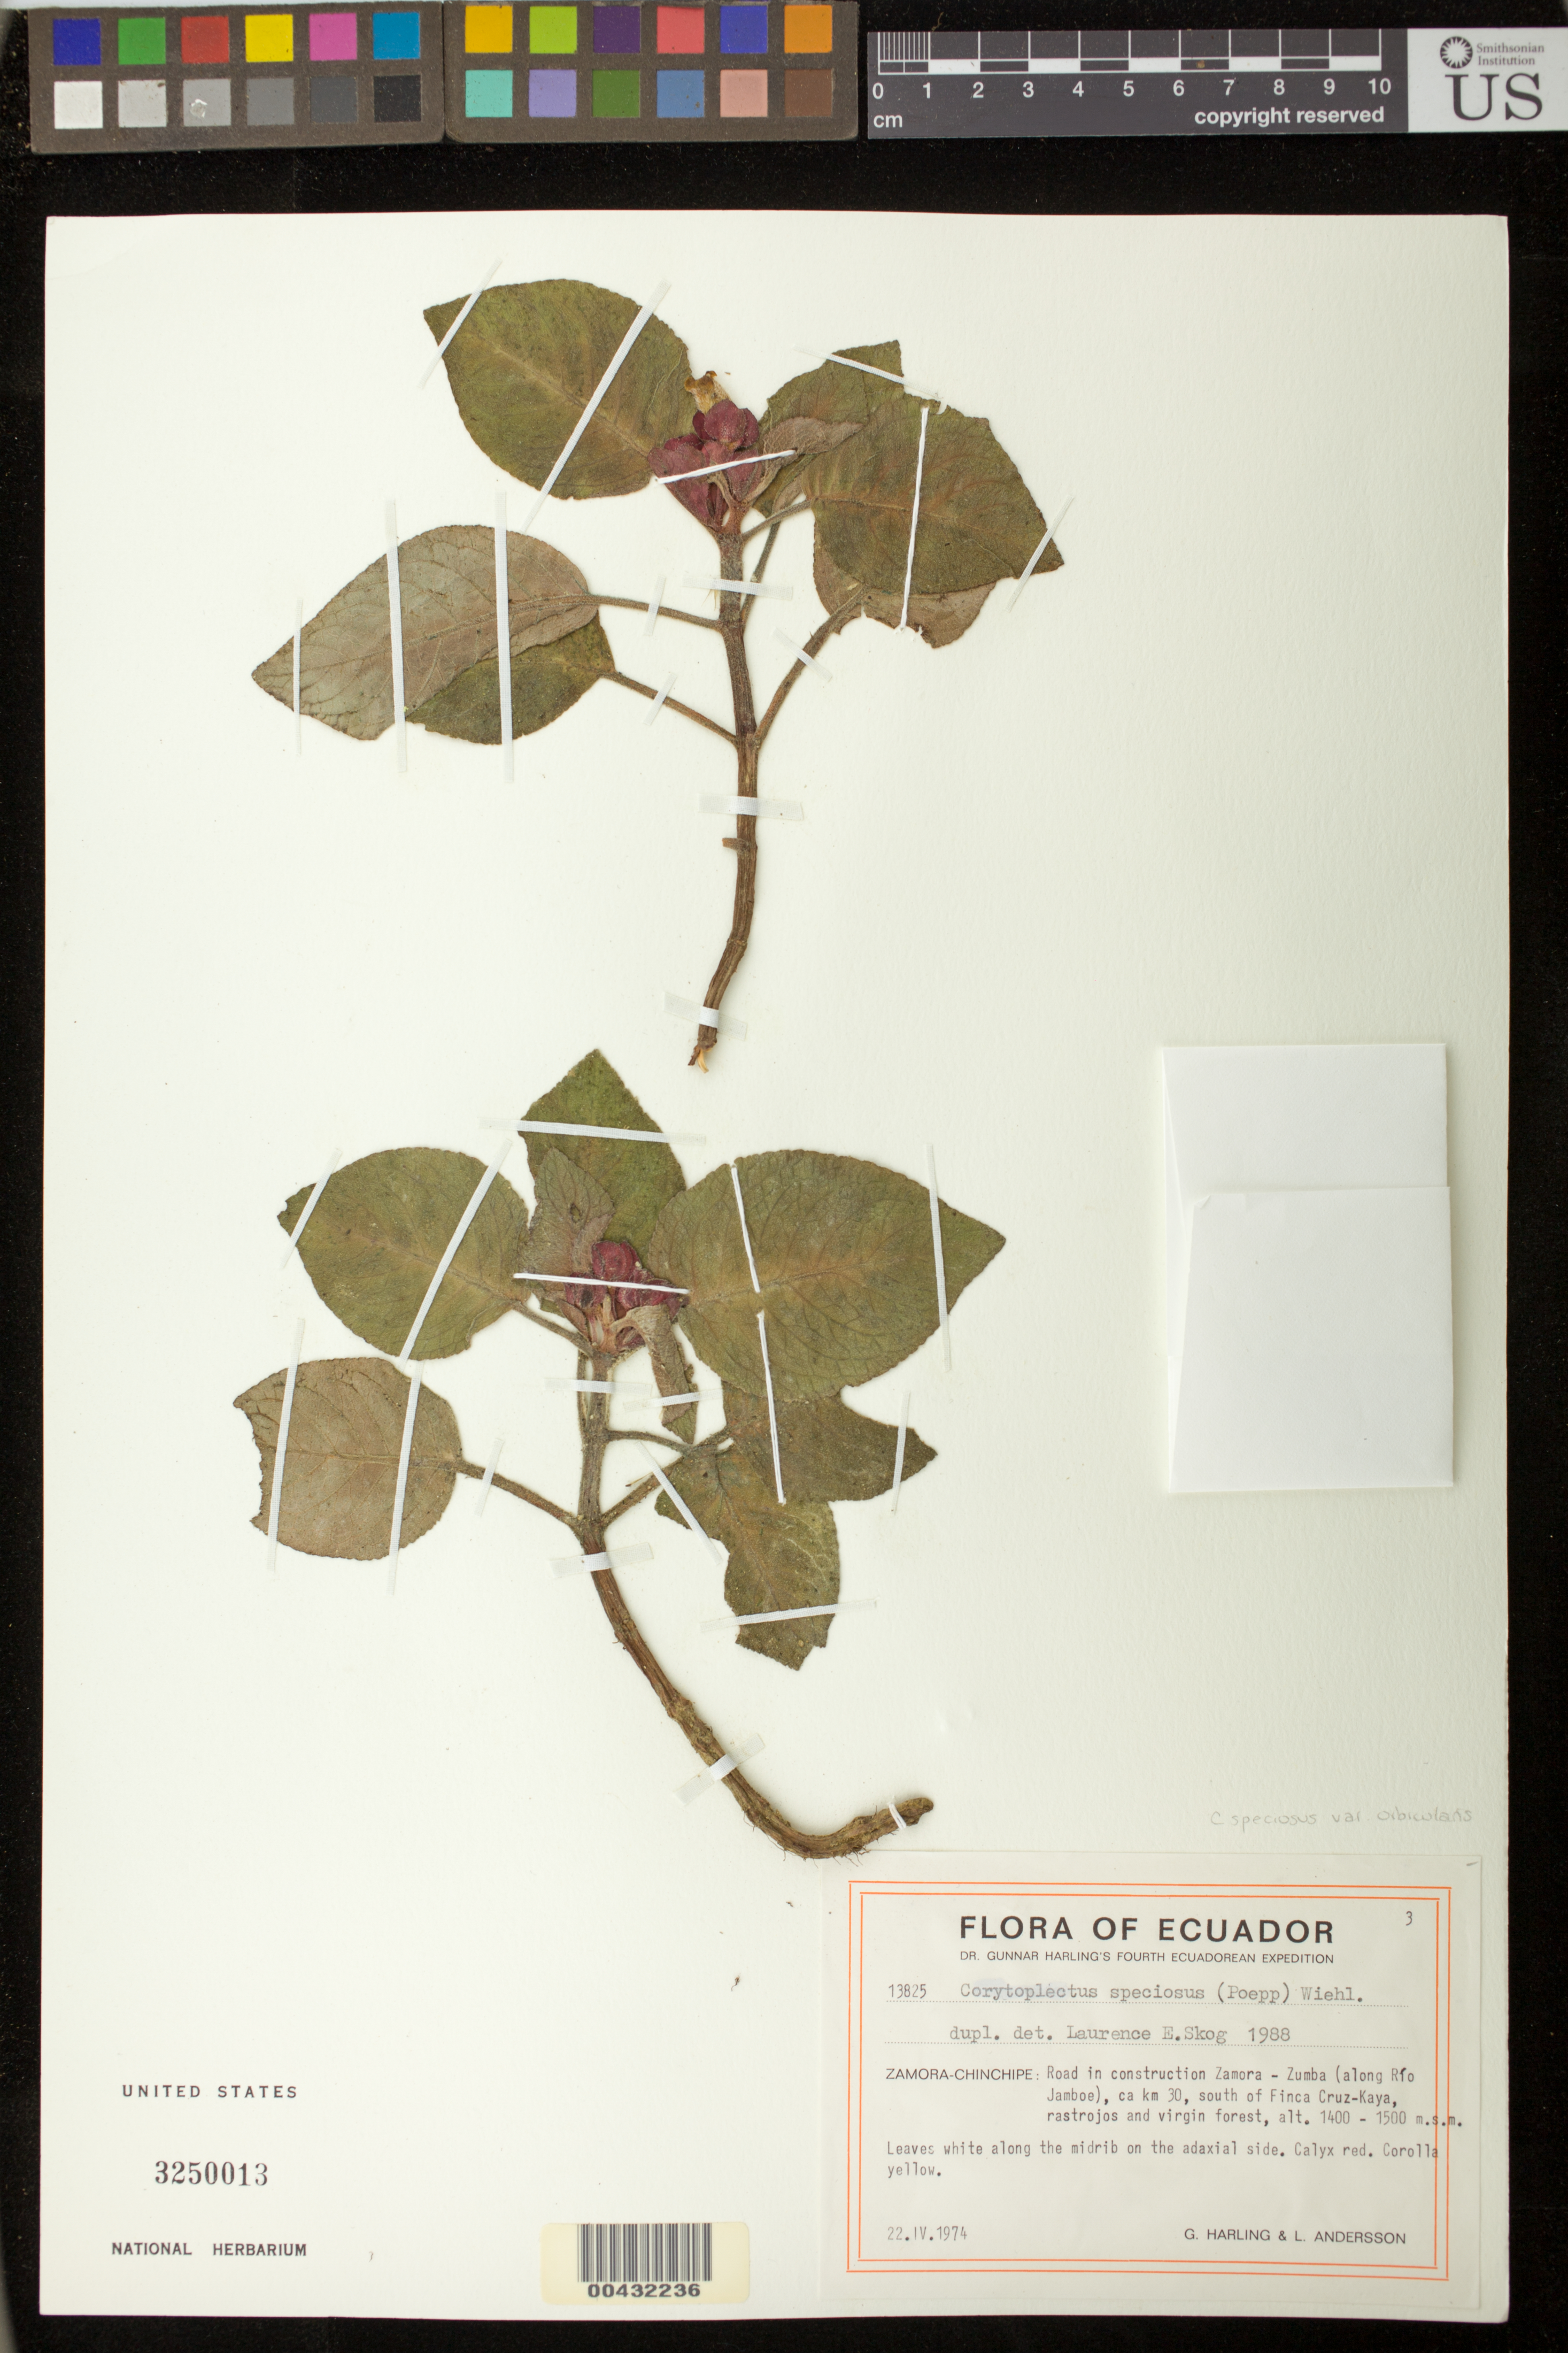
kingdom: Plantae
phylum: Tracheophyta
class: Magnoliopsida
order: Lamiales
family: Gesneriaceae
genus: Corytoplectus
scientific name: Corytoplectus speciosus var. orbicularis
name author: Rodr.-Flores & L.E. Skog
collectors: G. Harling & L. Andersson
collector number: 13825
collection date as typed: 22 Apr 1974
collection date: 1974-04-22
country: Ecuador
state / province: Zamora-Chinchipe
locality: Road from Zamora to Zumba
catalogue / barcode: US 3250013